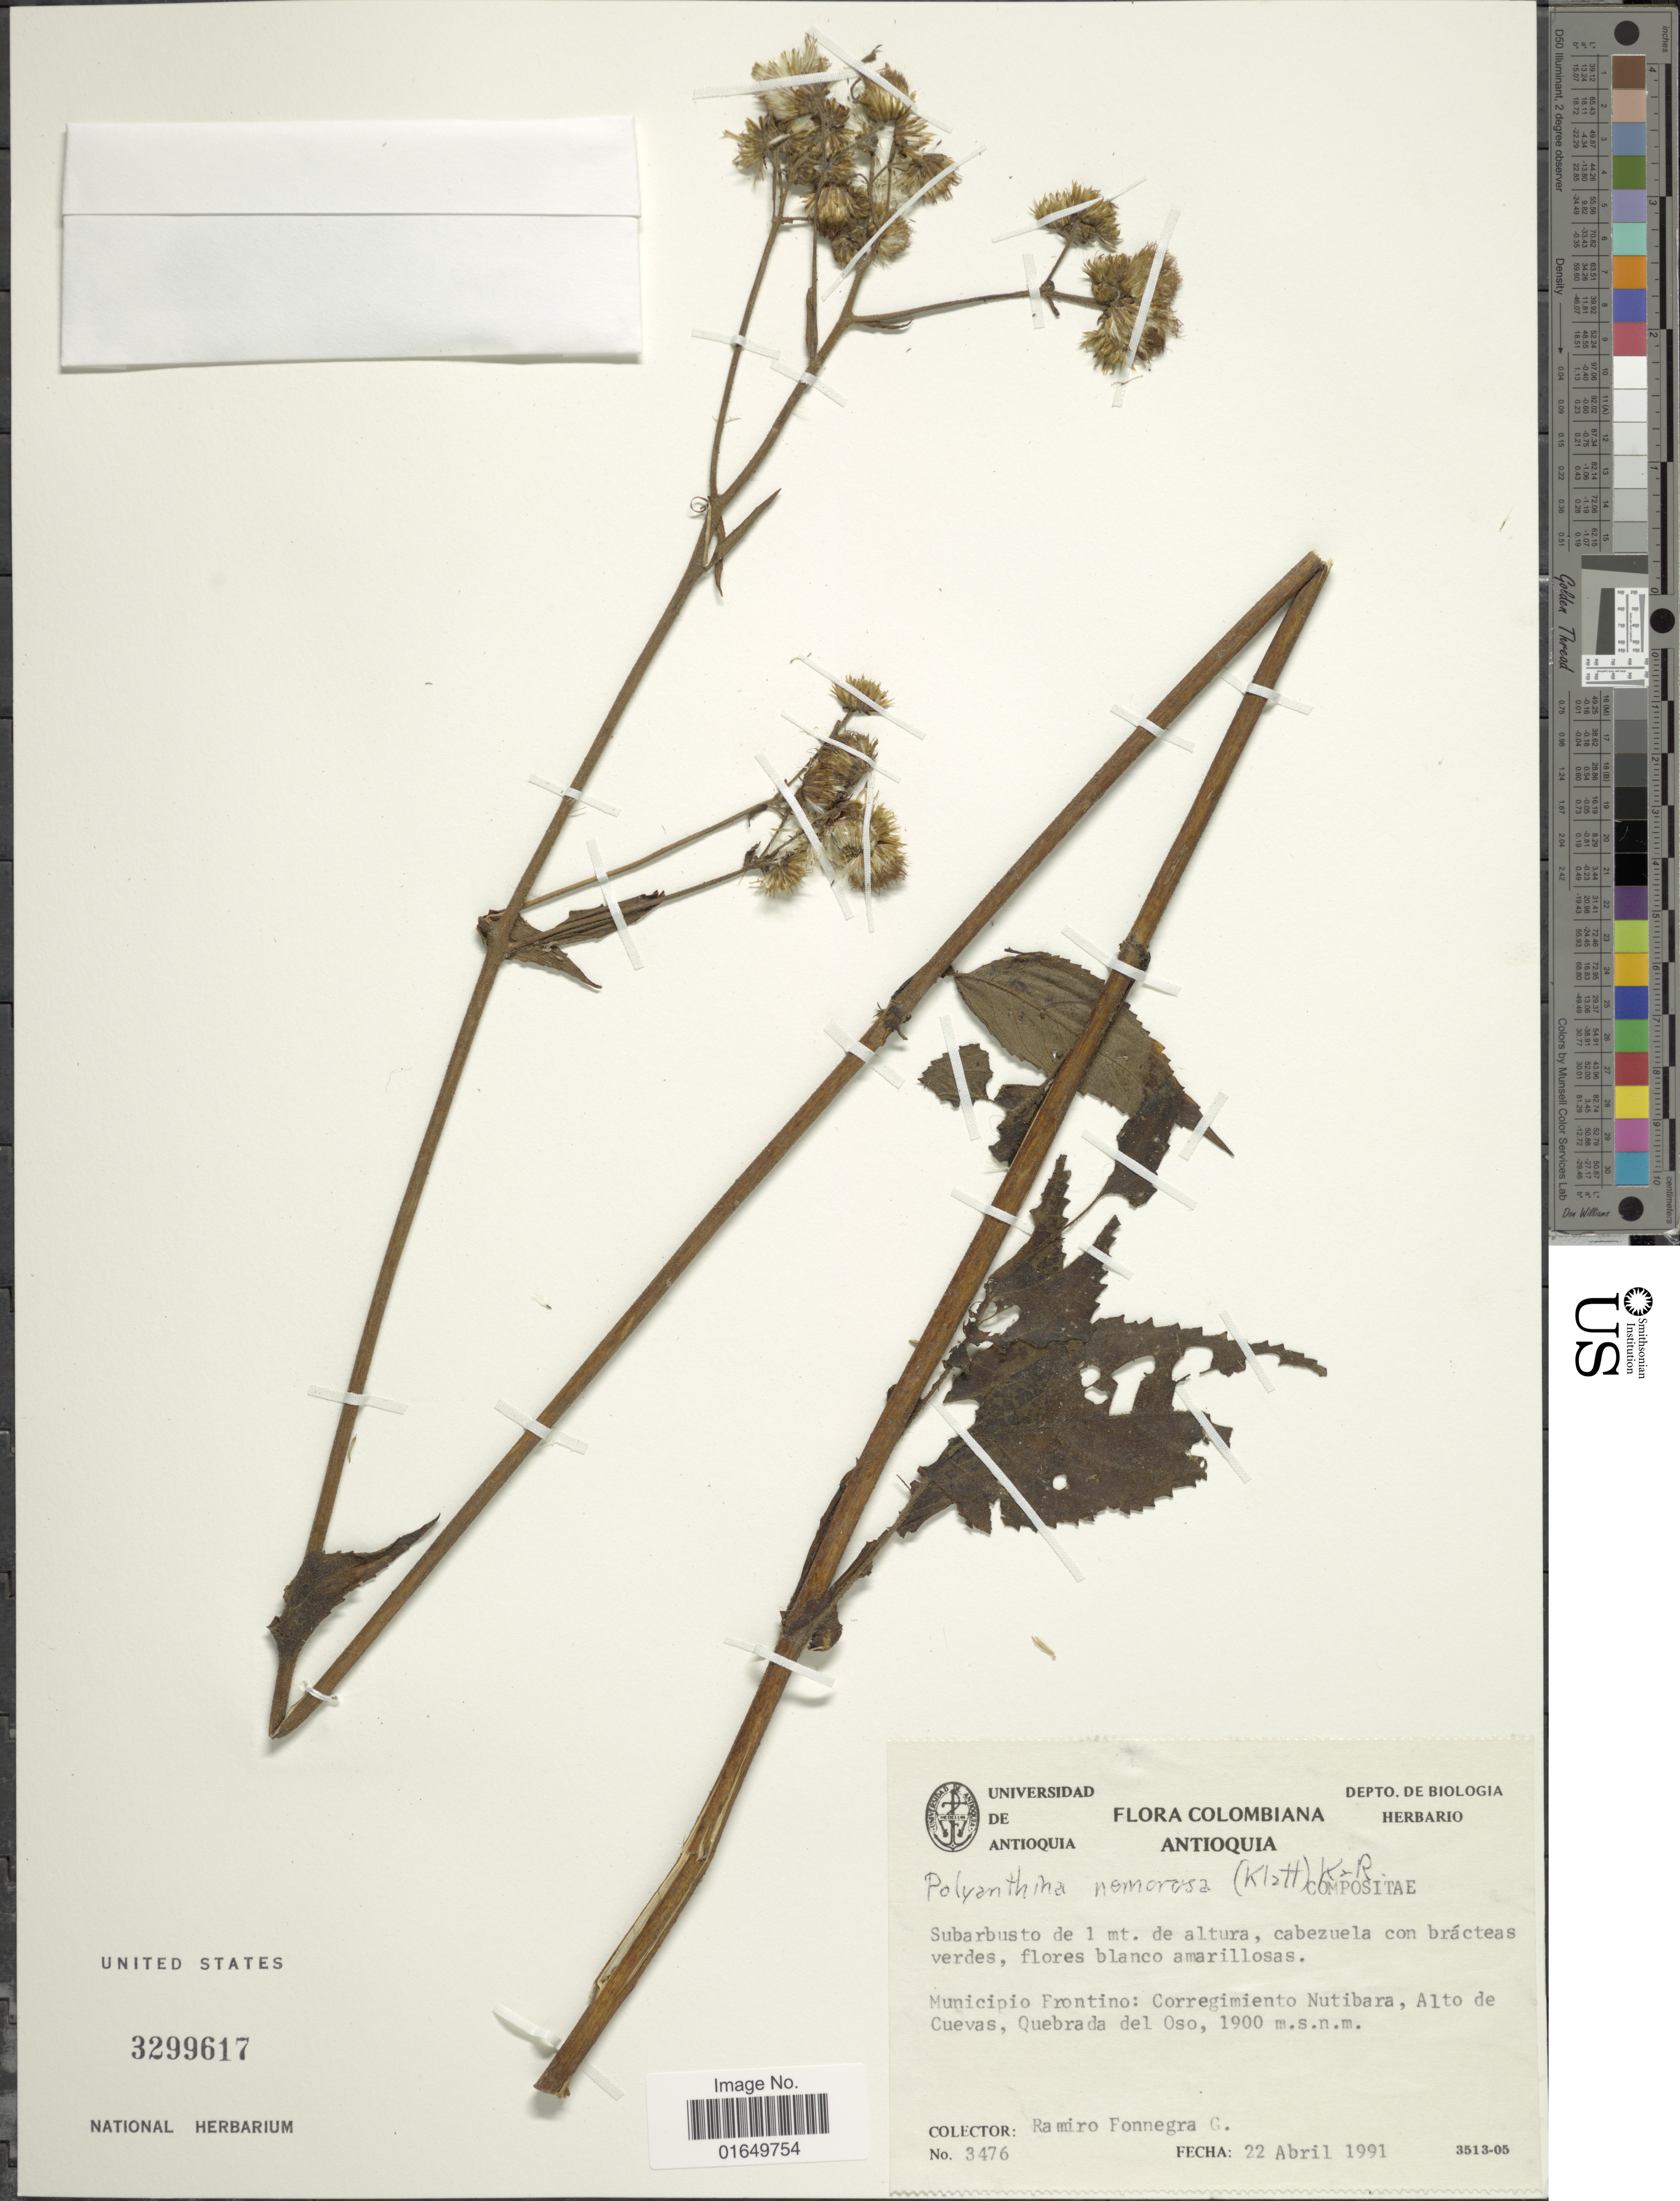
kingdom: Plantae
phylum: Tracheophyta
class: Magnoliopsida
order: Asterales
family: Asteraceae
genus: Polyanthina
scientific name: Polyanthina nemorosa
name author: (Klatt) R.M. King & H. Rob.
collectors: R. Fonnegra G.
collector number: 3476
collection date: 1991-04-22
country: Colombia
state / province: Antioquia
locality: Municipio Frontino: Corregimiento Nutibara, Alto de Cuevas, Quebrada del Oso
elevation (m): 1900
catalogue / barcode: US 3299617